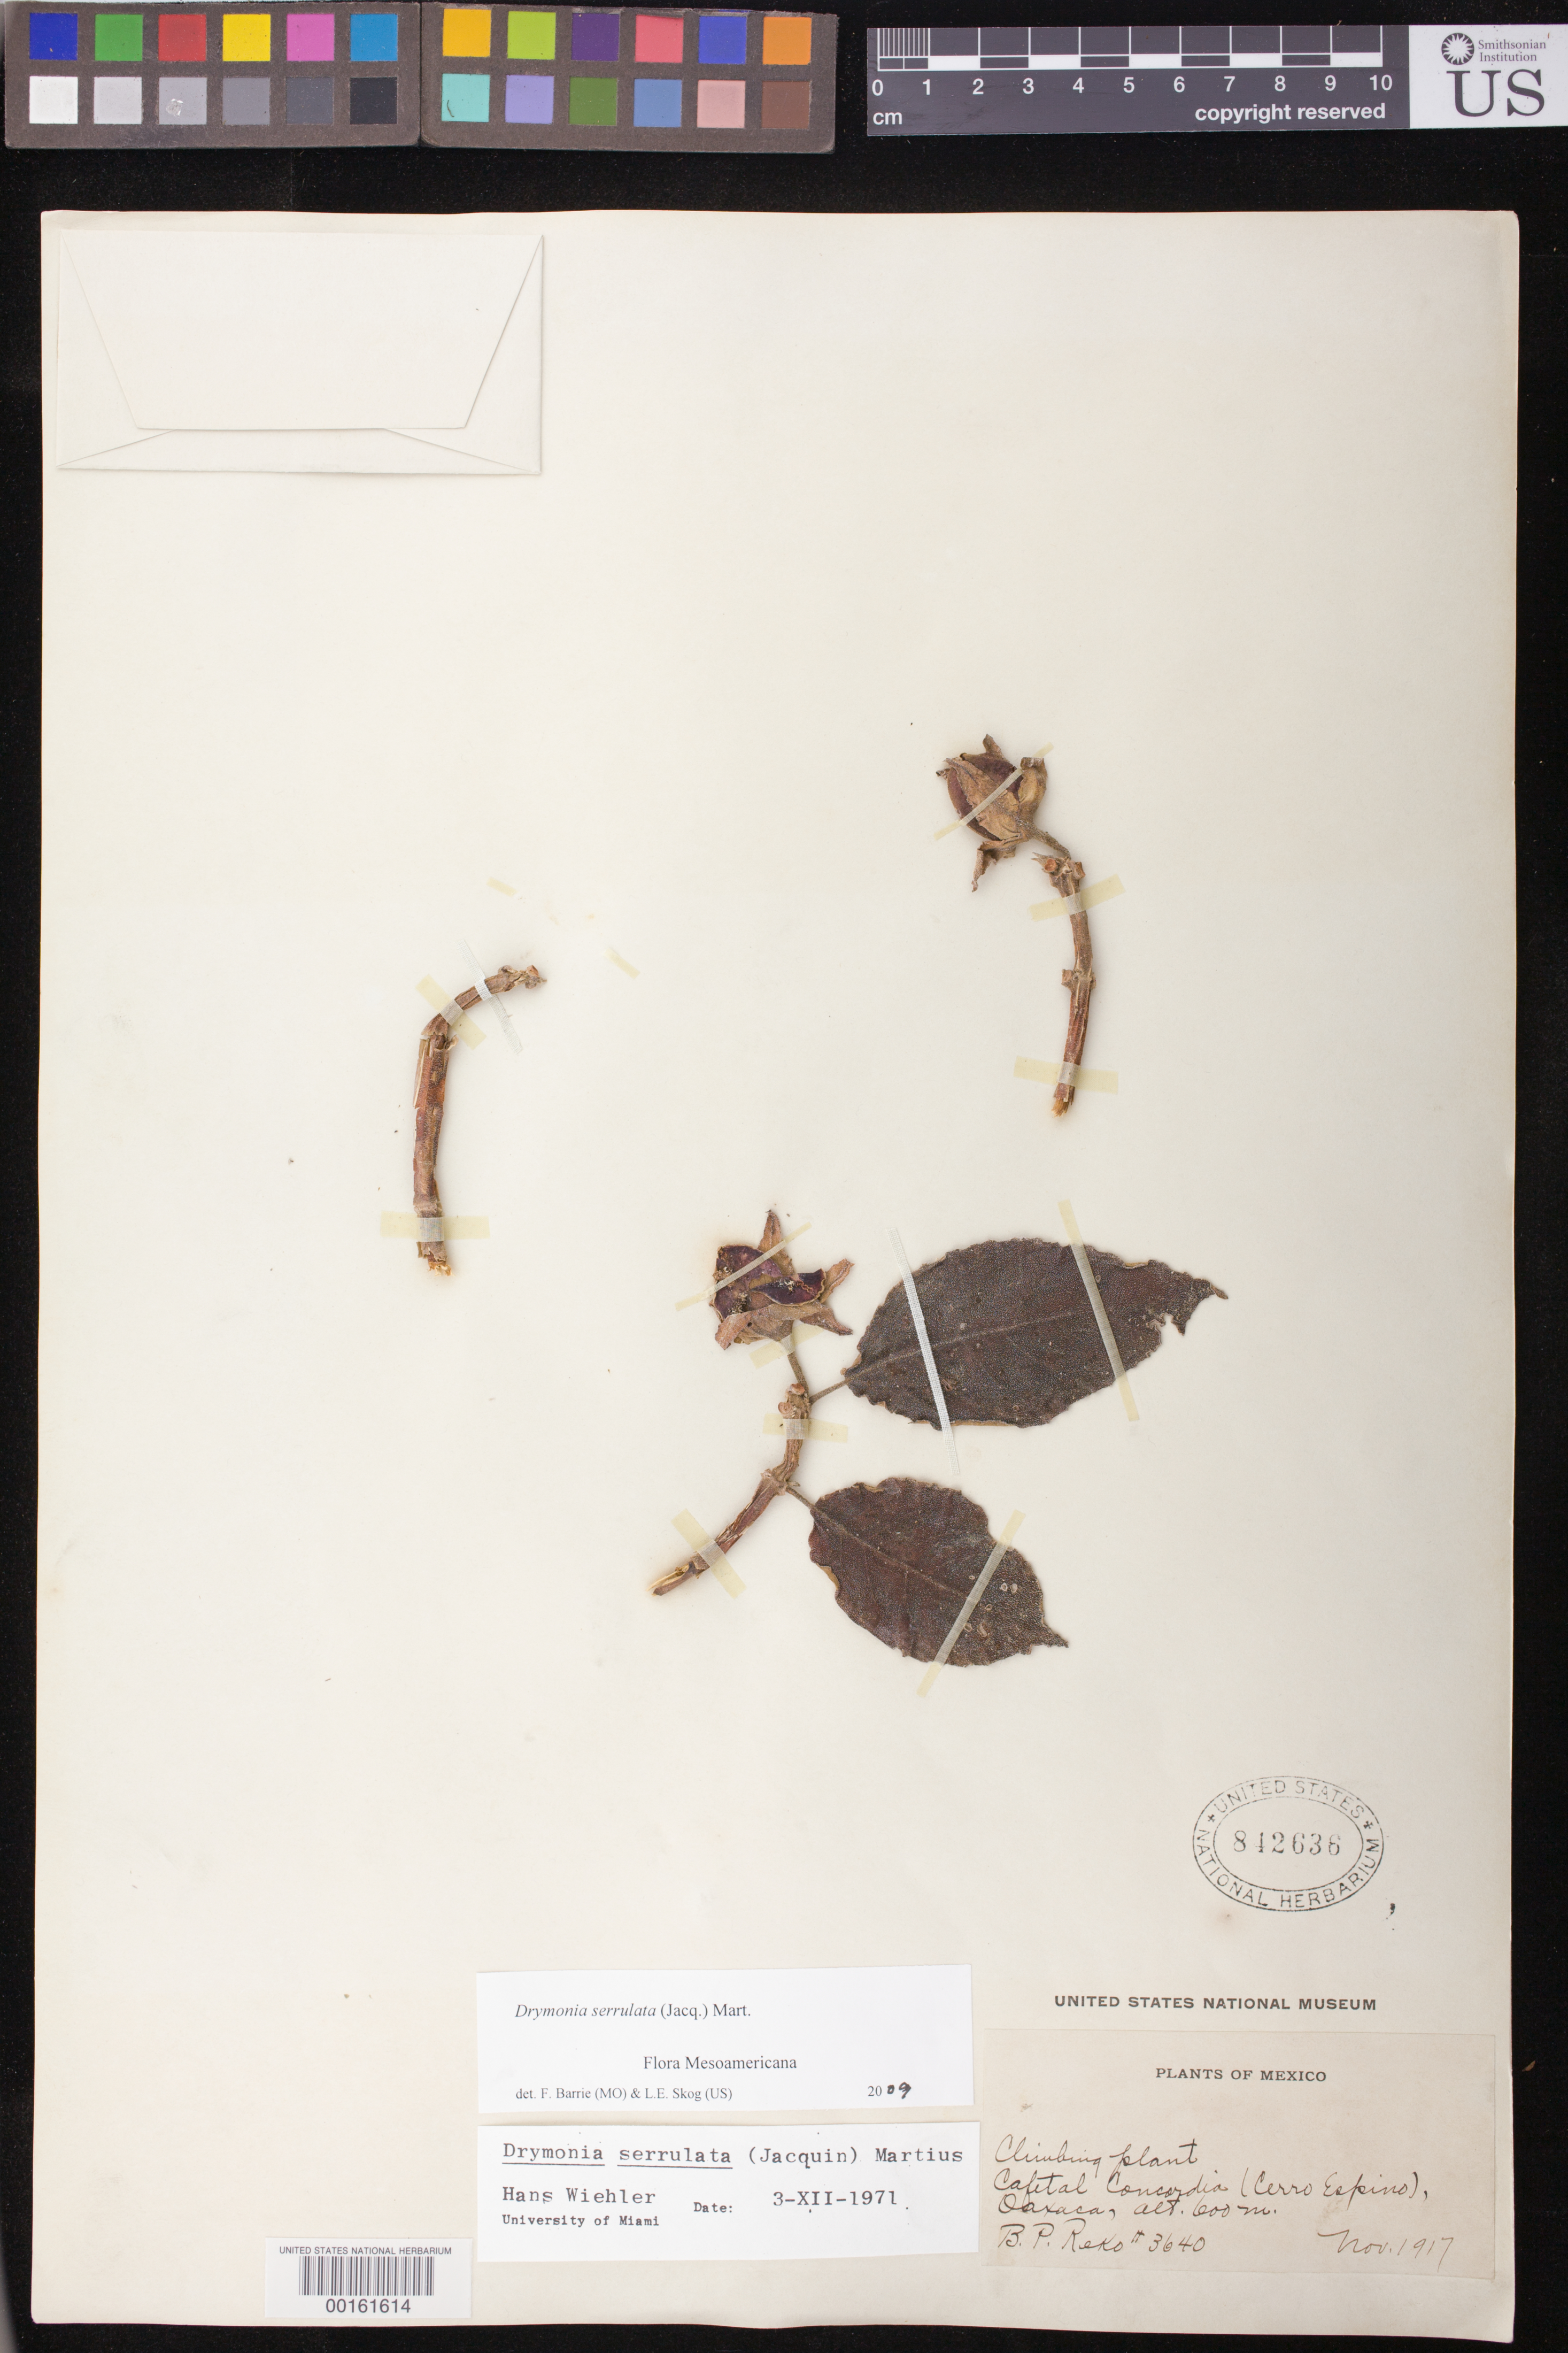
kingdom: Plantae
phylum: Tracheophyta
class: Magnoliopsida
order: Lamiales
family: Gesneriaceae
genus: Drymonia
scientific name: Drymonia serrulata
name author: (Jacq.) Mart.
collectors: B. P. Reko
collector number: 3640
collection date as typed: Nov 1917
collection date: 1917-11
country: Mexico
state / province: Oaxaca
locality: Cafetal Concordia (Cerro Espino)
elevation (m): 600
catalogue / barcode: US 842636